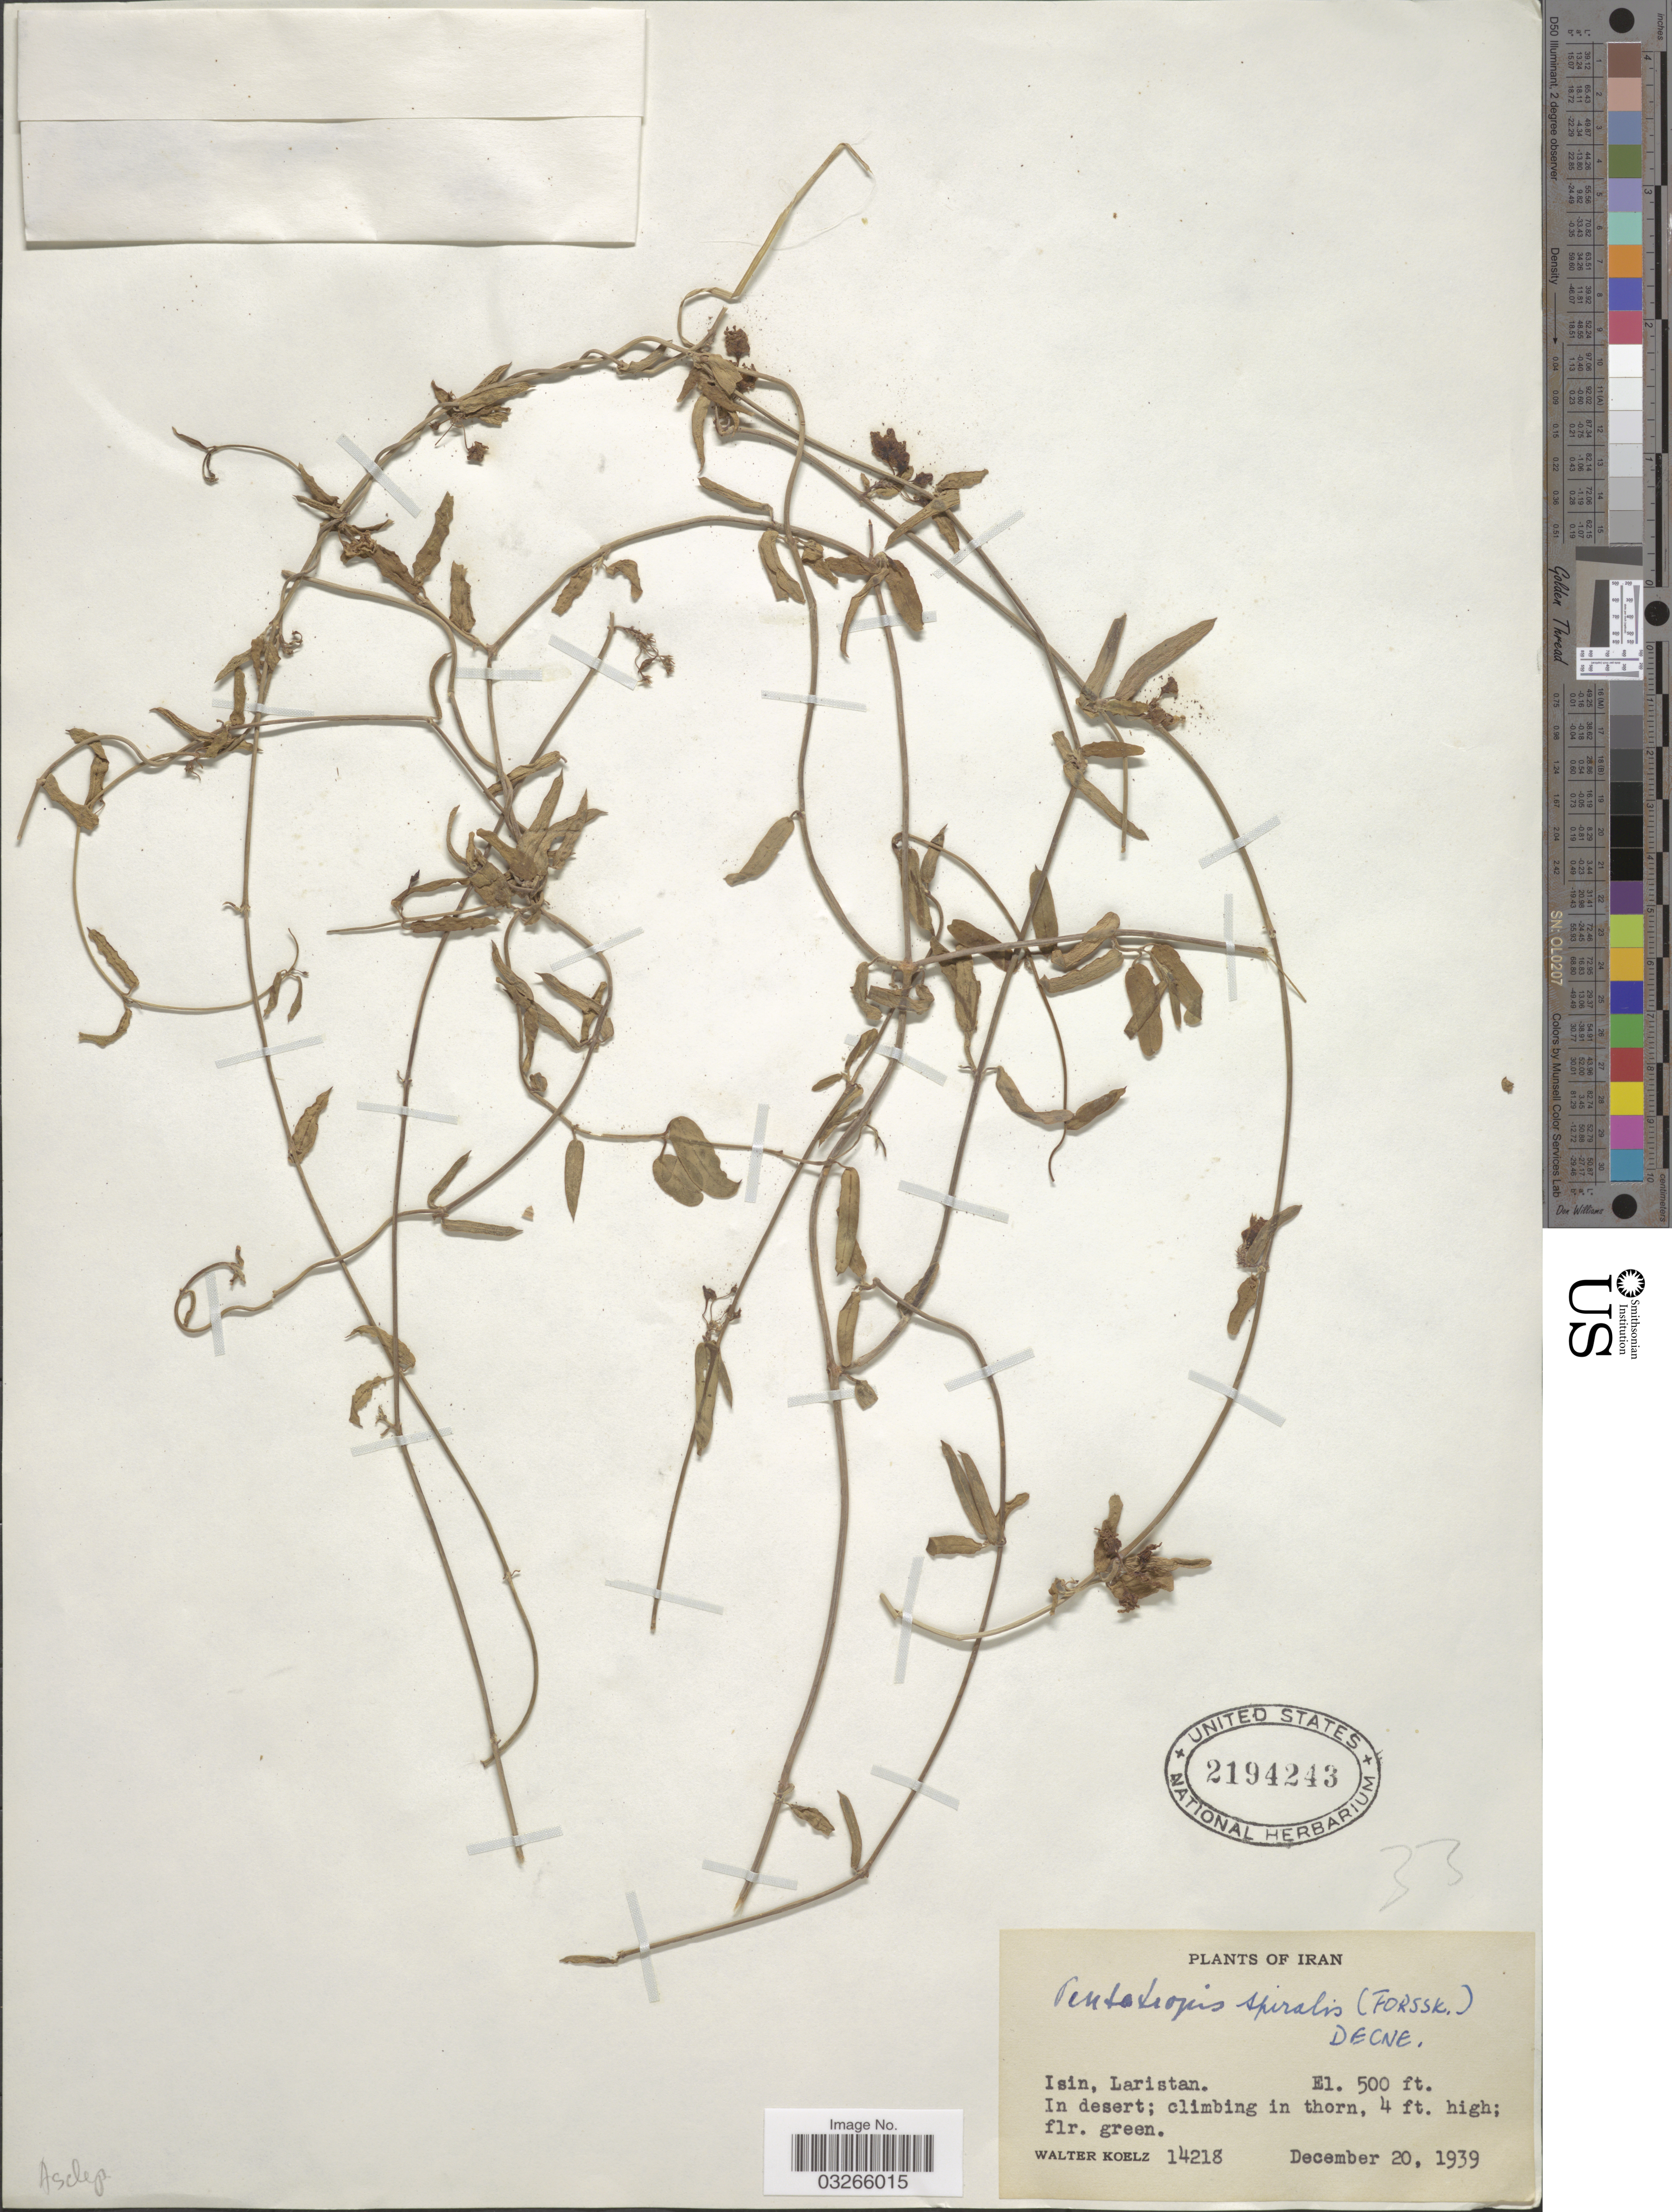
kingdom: Plantae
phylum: Tracheophyta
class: Magnoliopsida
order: Gentianales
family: Apocynaceae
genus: Pentatropis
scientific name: Pentatropis spiralis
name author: (Forssk.) Decne.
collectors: W. N. Koelz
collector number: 14218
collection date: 1939-12-20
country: Iran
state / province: Hormozgan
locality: Isin, Laristan.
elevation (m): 152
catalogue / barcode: US 2194243